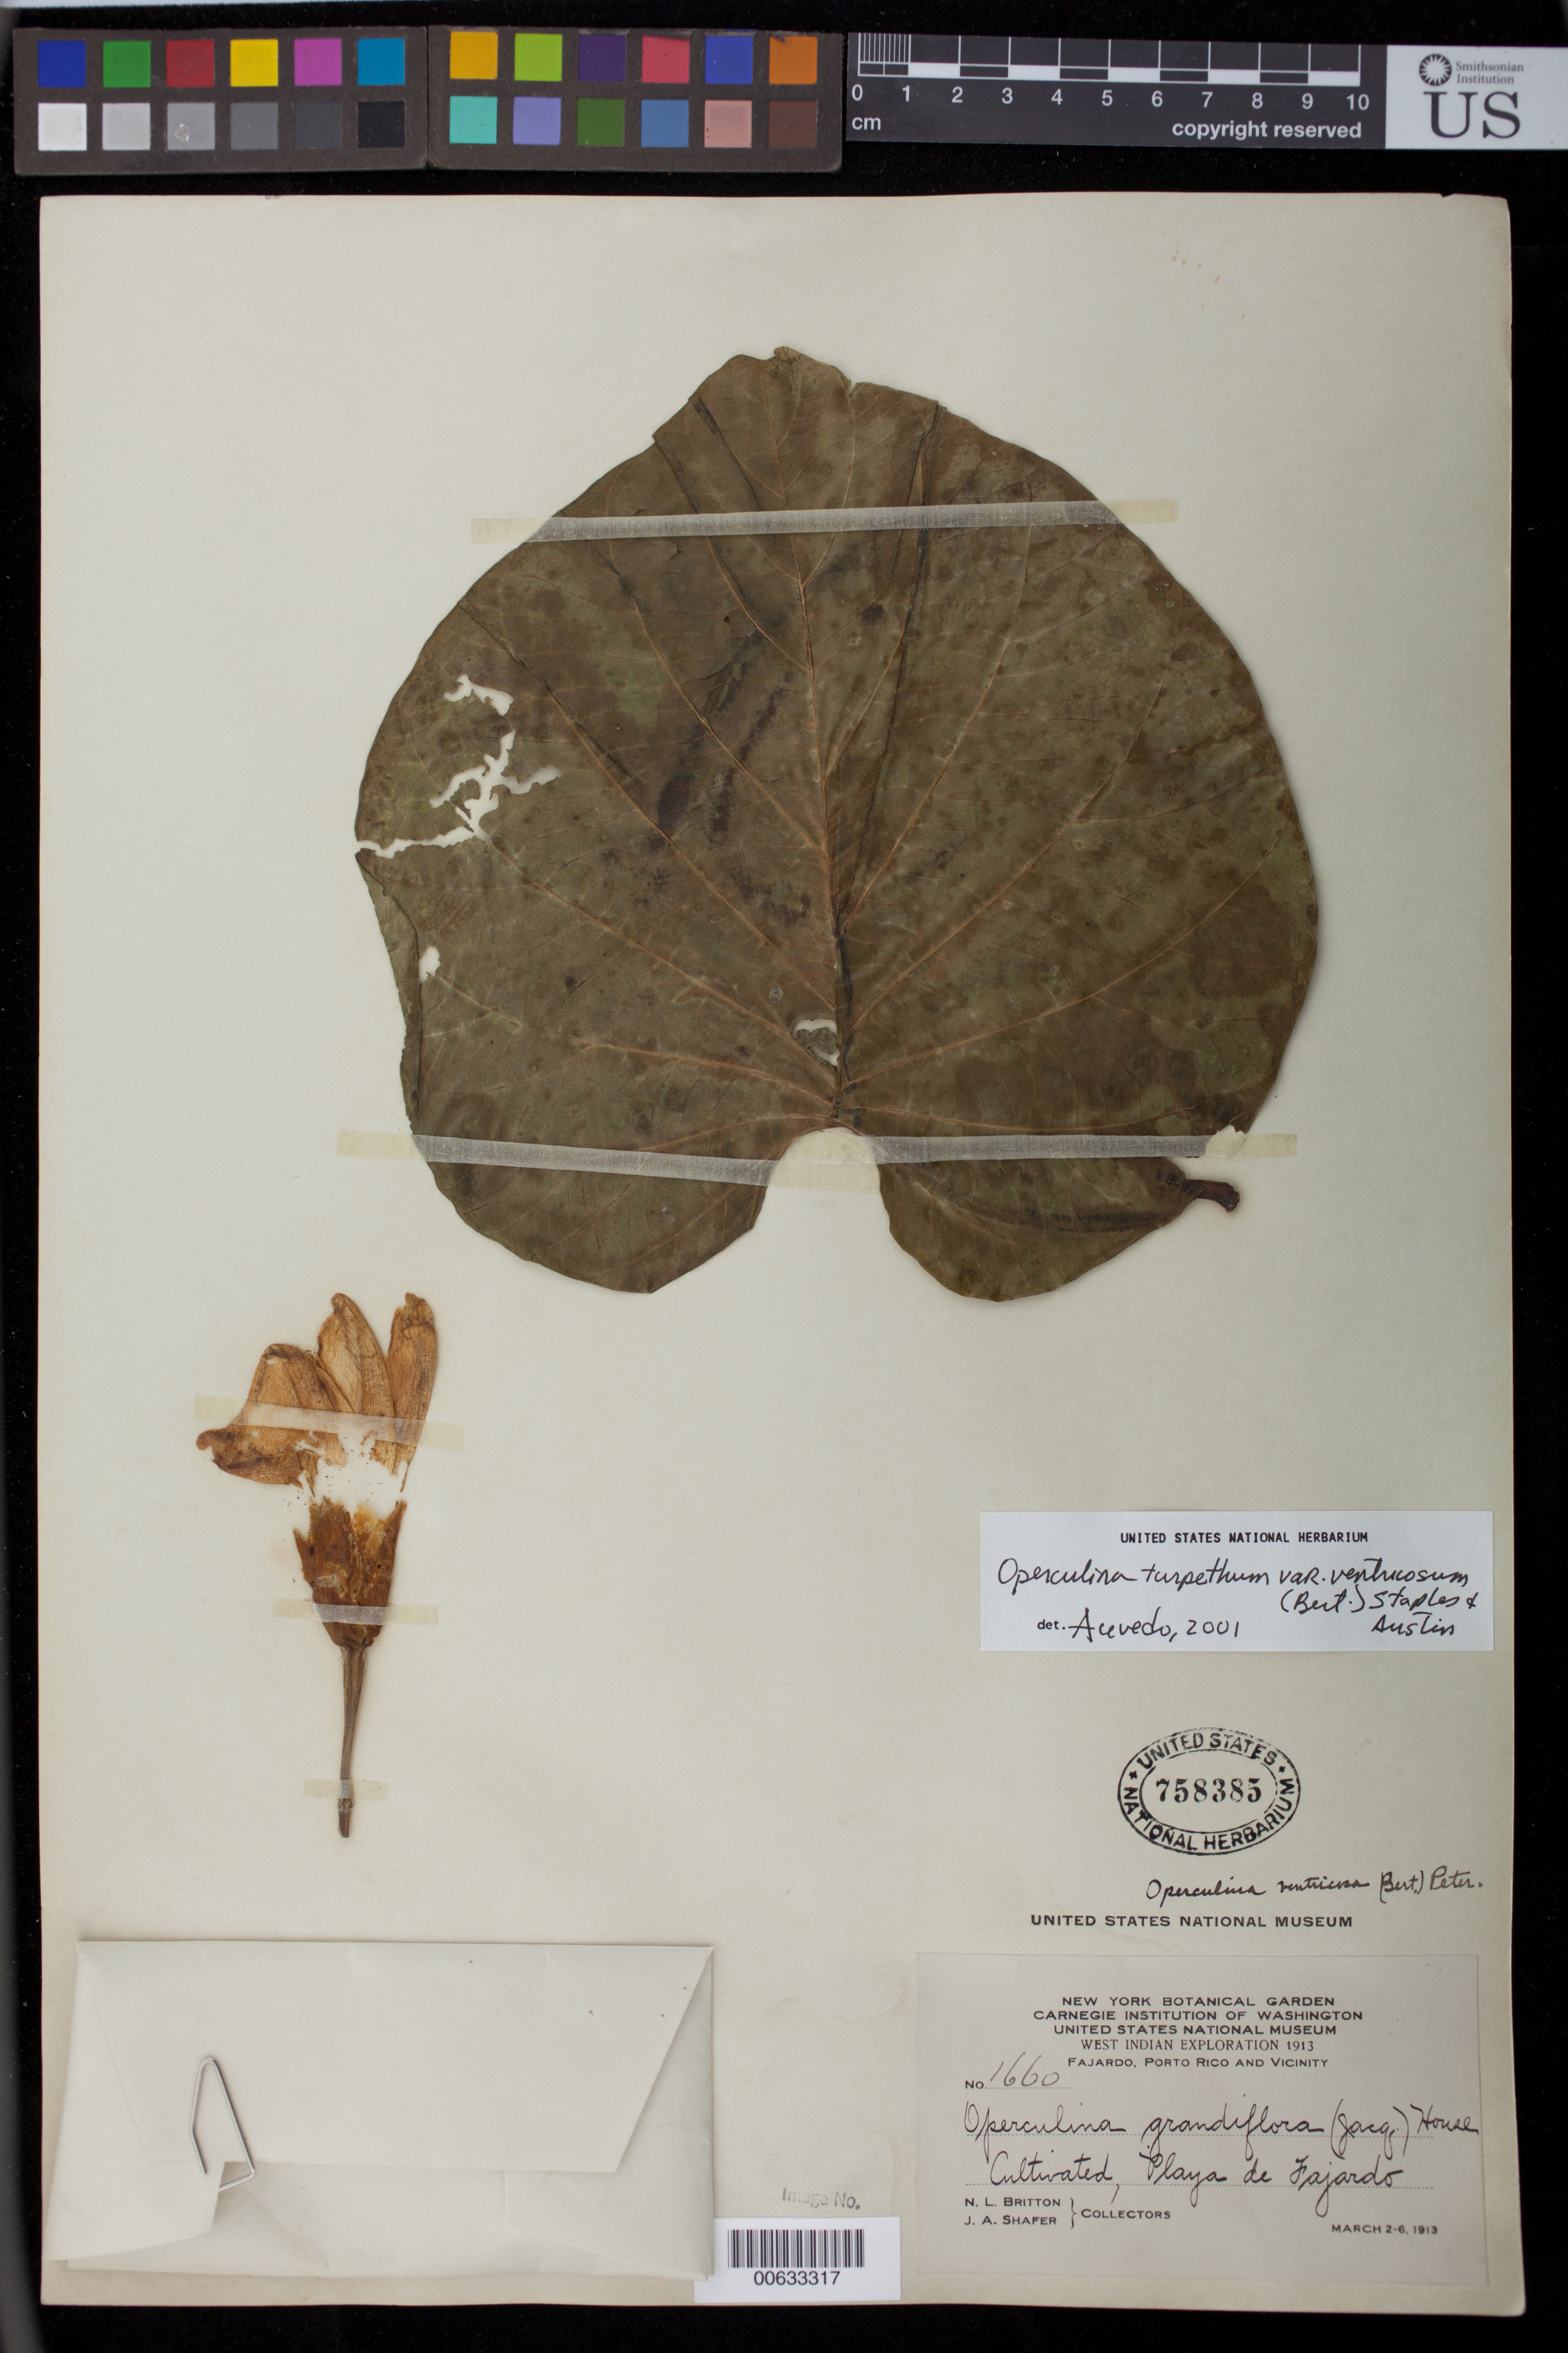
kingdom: Plantae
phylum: Tracheophyta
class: Magnoliopsida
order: Solanales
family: Convolvulaceae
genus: Operculina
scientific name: Operculina ventricosa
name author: (Aubl.) Barb. Rodr.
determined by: Staples, G. W.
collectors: N. Britton & J. A. Shafer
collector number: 1660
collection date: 1913-03-02/1913-03-06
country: Puerto Rico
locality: Playas de Fajardo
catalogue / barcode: US 758385